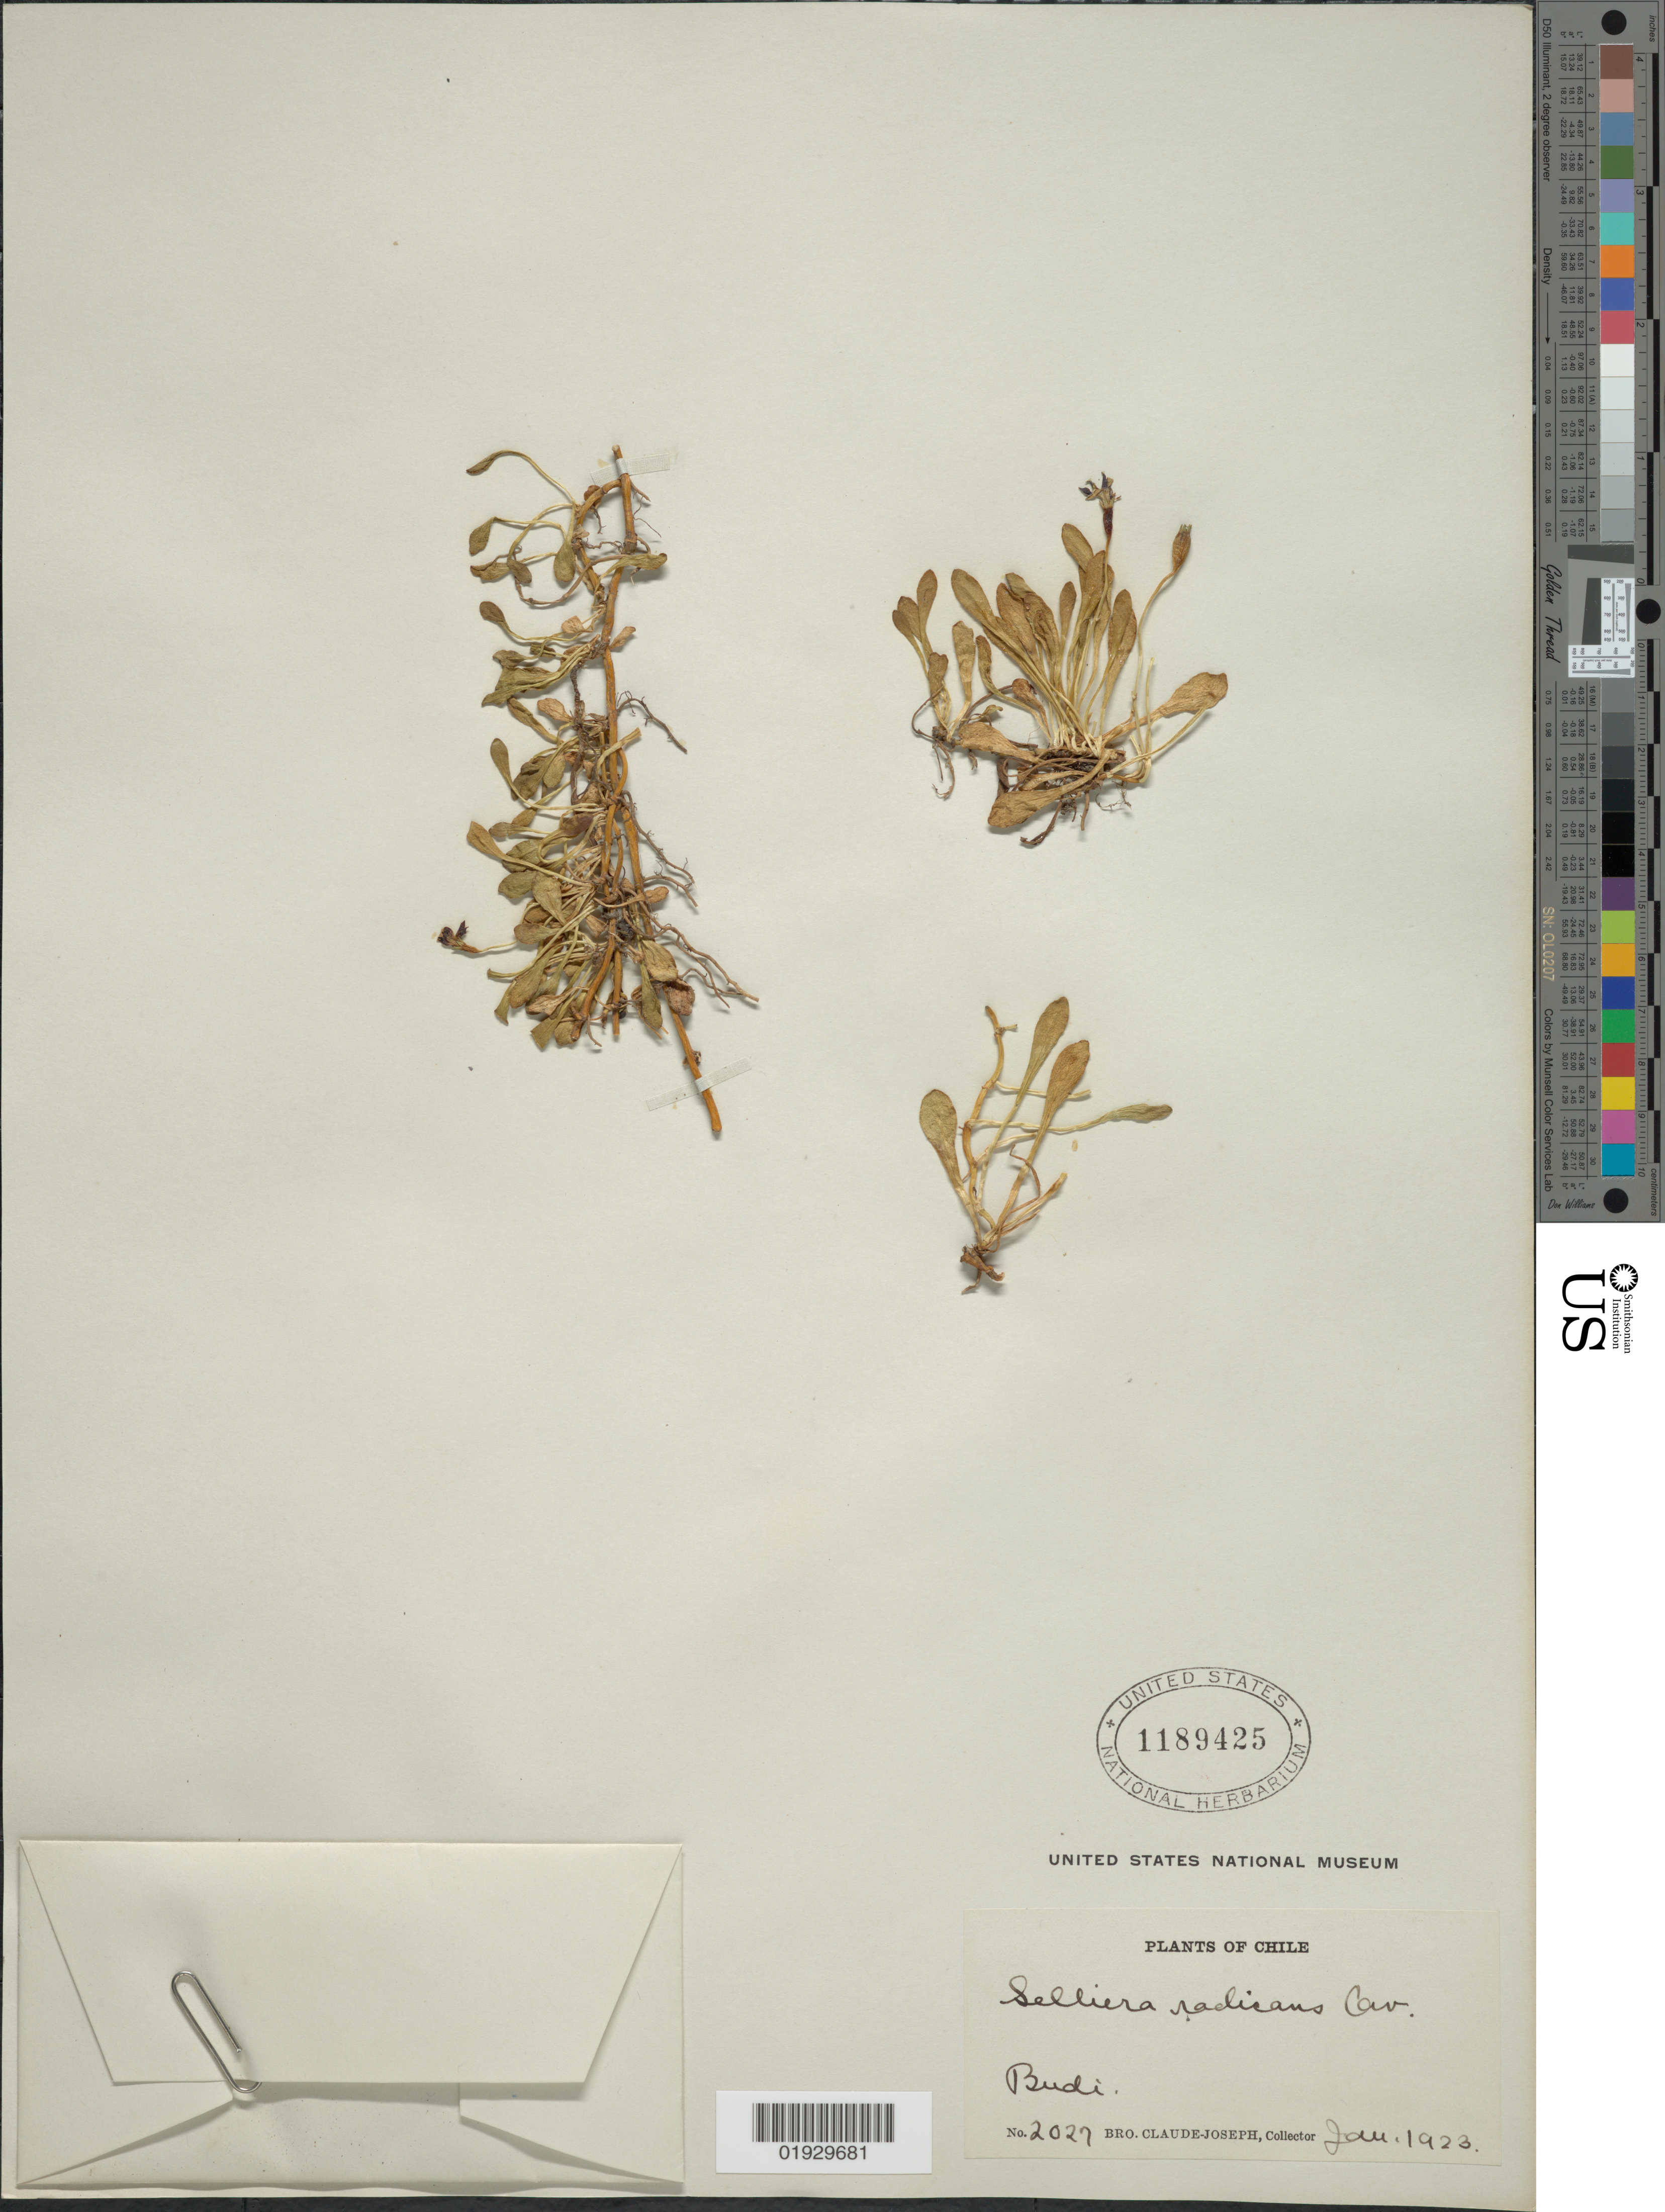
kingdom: Plantae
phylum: Tracheophyta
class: Magnoliopsida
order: Asterales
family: Goodeniaceae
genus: Selliera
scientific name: Selliera radicans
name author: Cav.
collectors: Bro. Claude-Joseph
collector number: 2027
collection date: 1923-01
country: Chile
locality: Budi.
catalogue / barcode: US 1189425